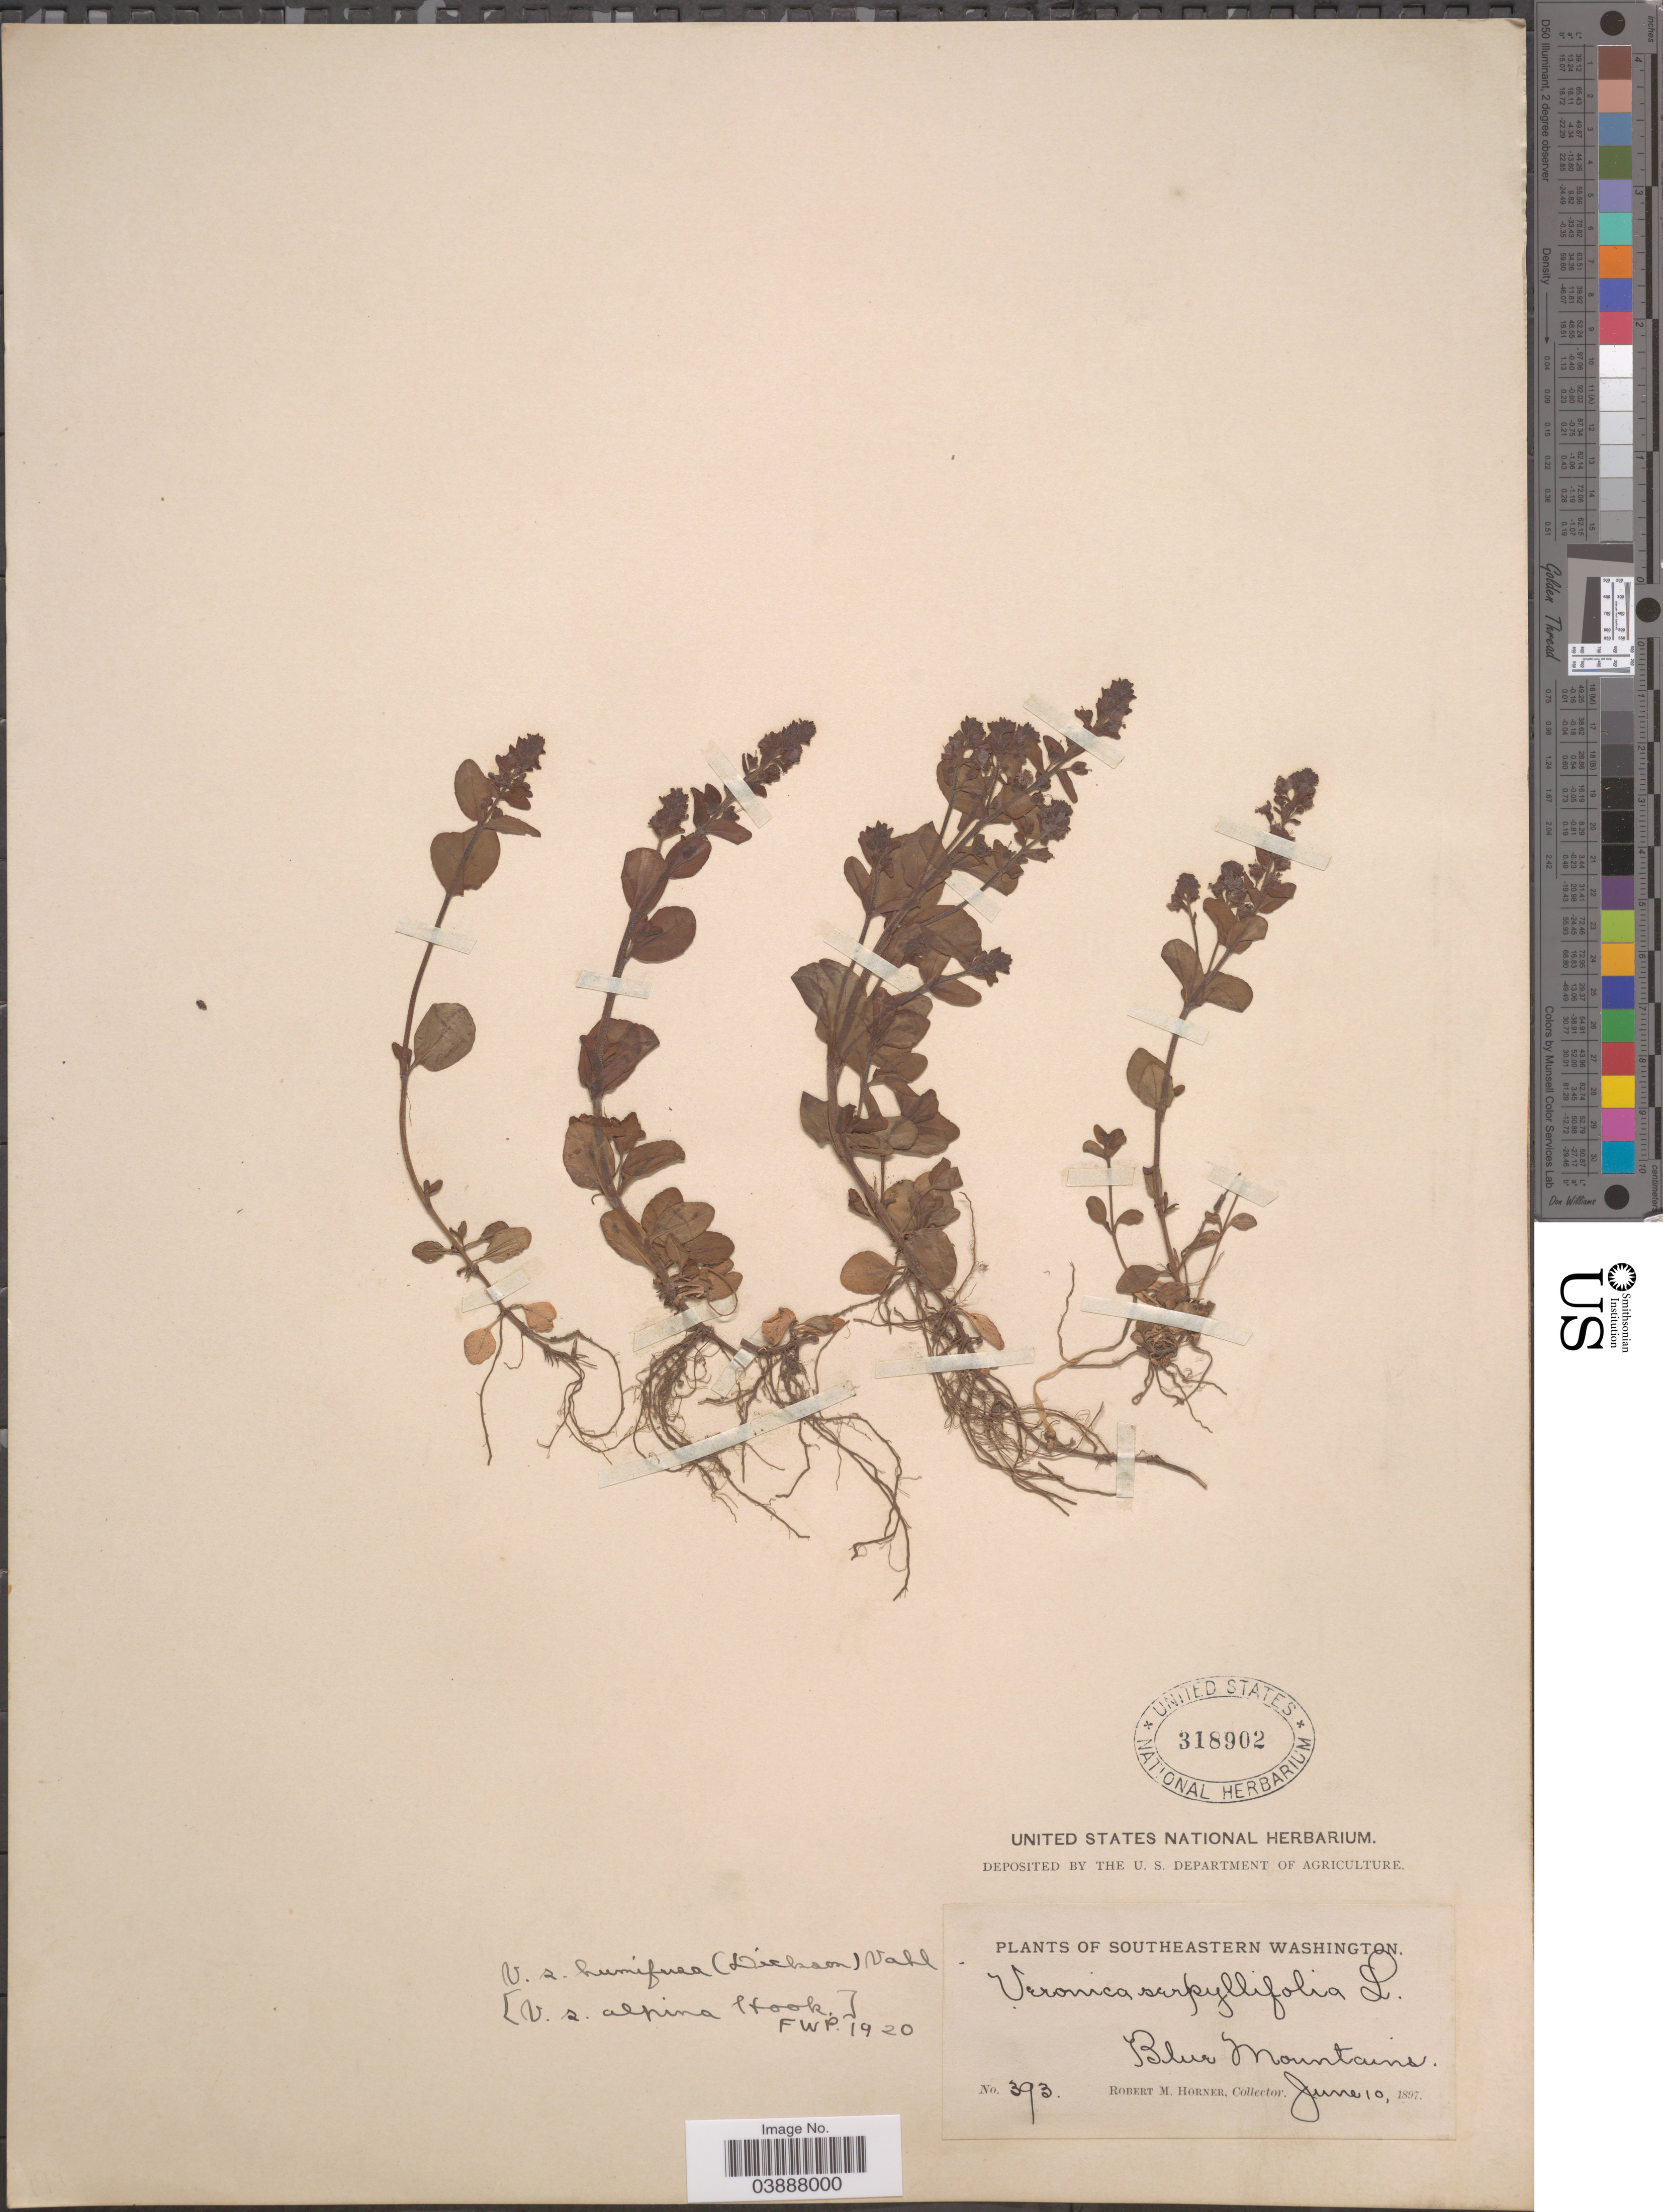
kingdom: Plantae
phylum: Tracheophyta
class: Magnoliopsida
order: Lamiales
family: Plantaginaceae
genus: Veronica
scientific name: Veronica serpyllifolia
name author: L.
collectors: R. Horner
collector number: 393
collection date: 1897-06-10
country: United States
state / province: Washington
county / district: Clallam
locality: Southeastern Washington. Blue Mountains.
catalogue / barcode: US 318902